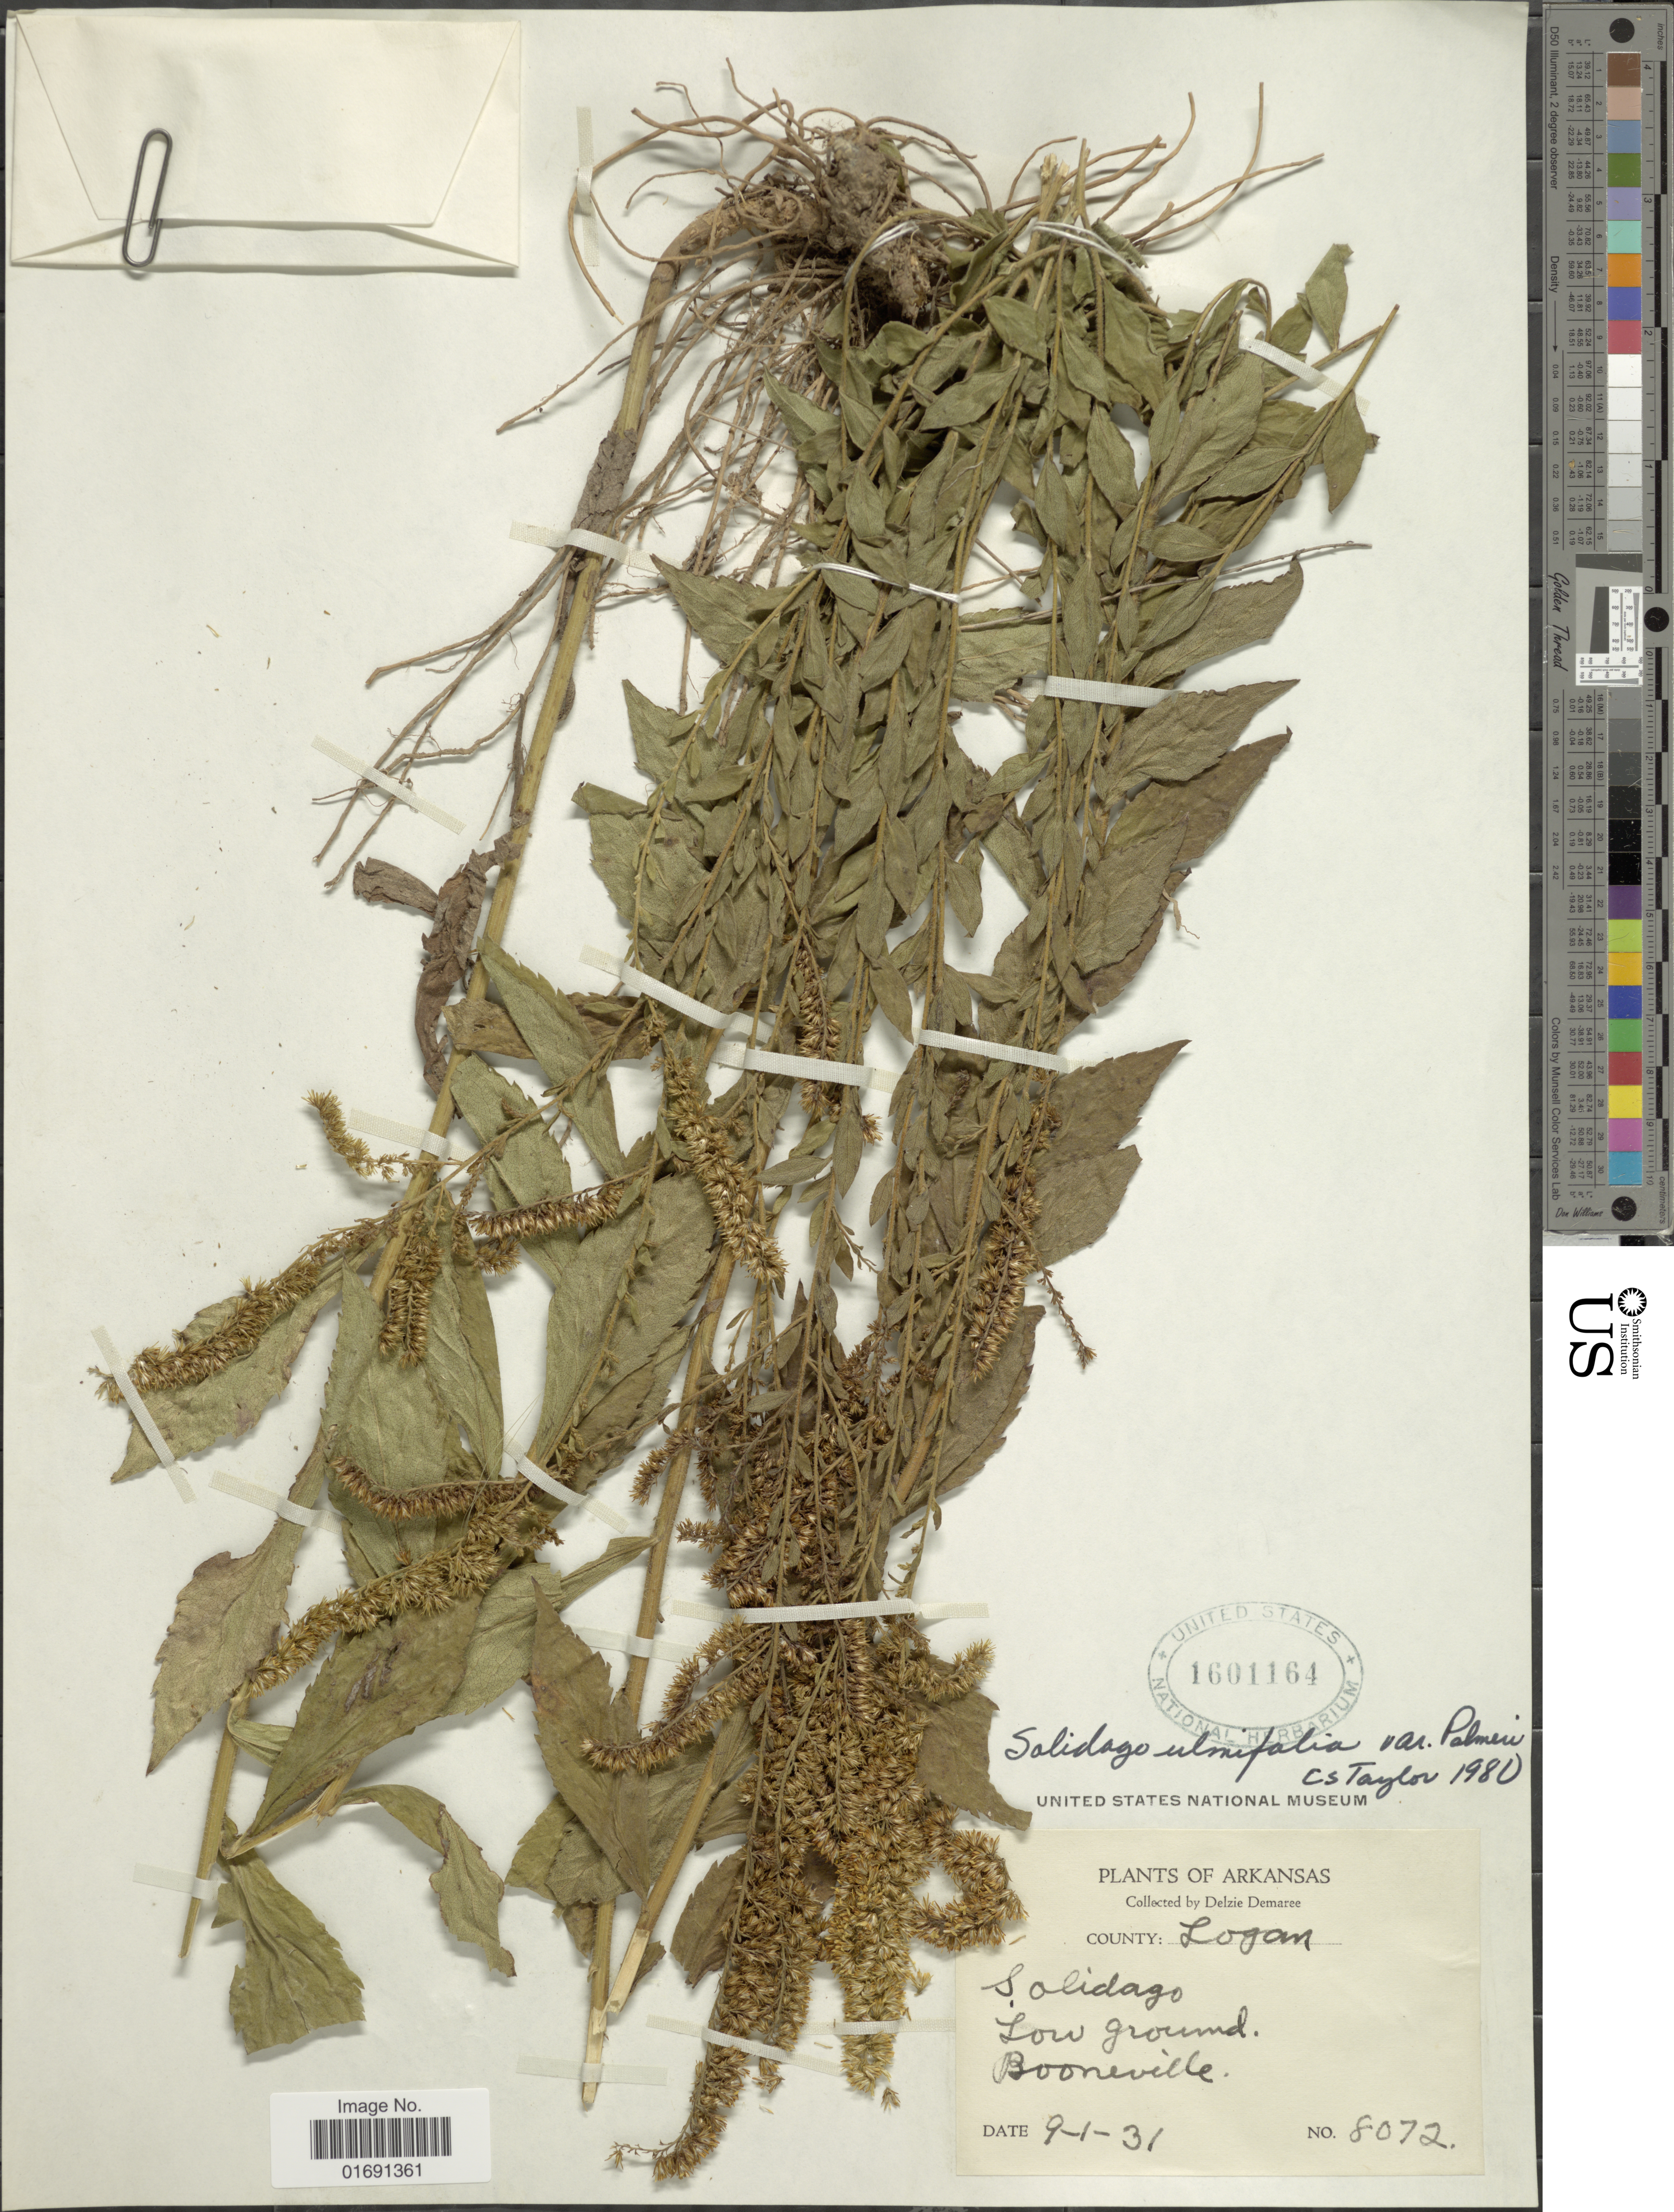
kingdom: Plantae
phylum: Tracheophyta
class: Magnoliopsida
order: Asterales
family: Asteraceae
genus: Solidago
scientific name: Solidago ulmifolia var. palmeri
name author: Mill.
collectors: D. Demaree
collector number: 8072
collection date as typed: Transcribed d/m/y: 1/9/31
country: United States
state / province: Arkansas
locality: County Logan, Booneville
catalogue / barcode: US 1601164